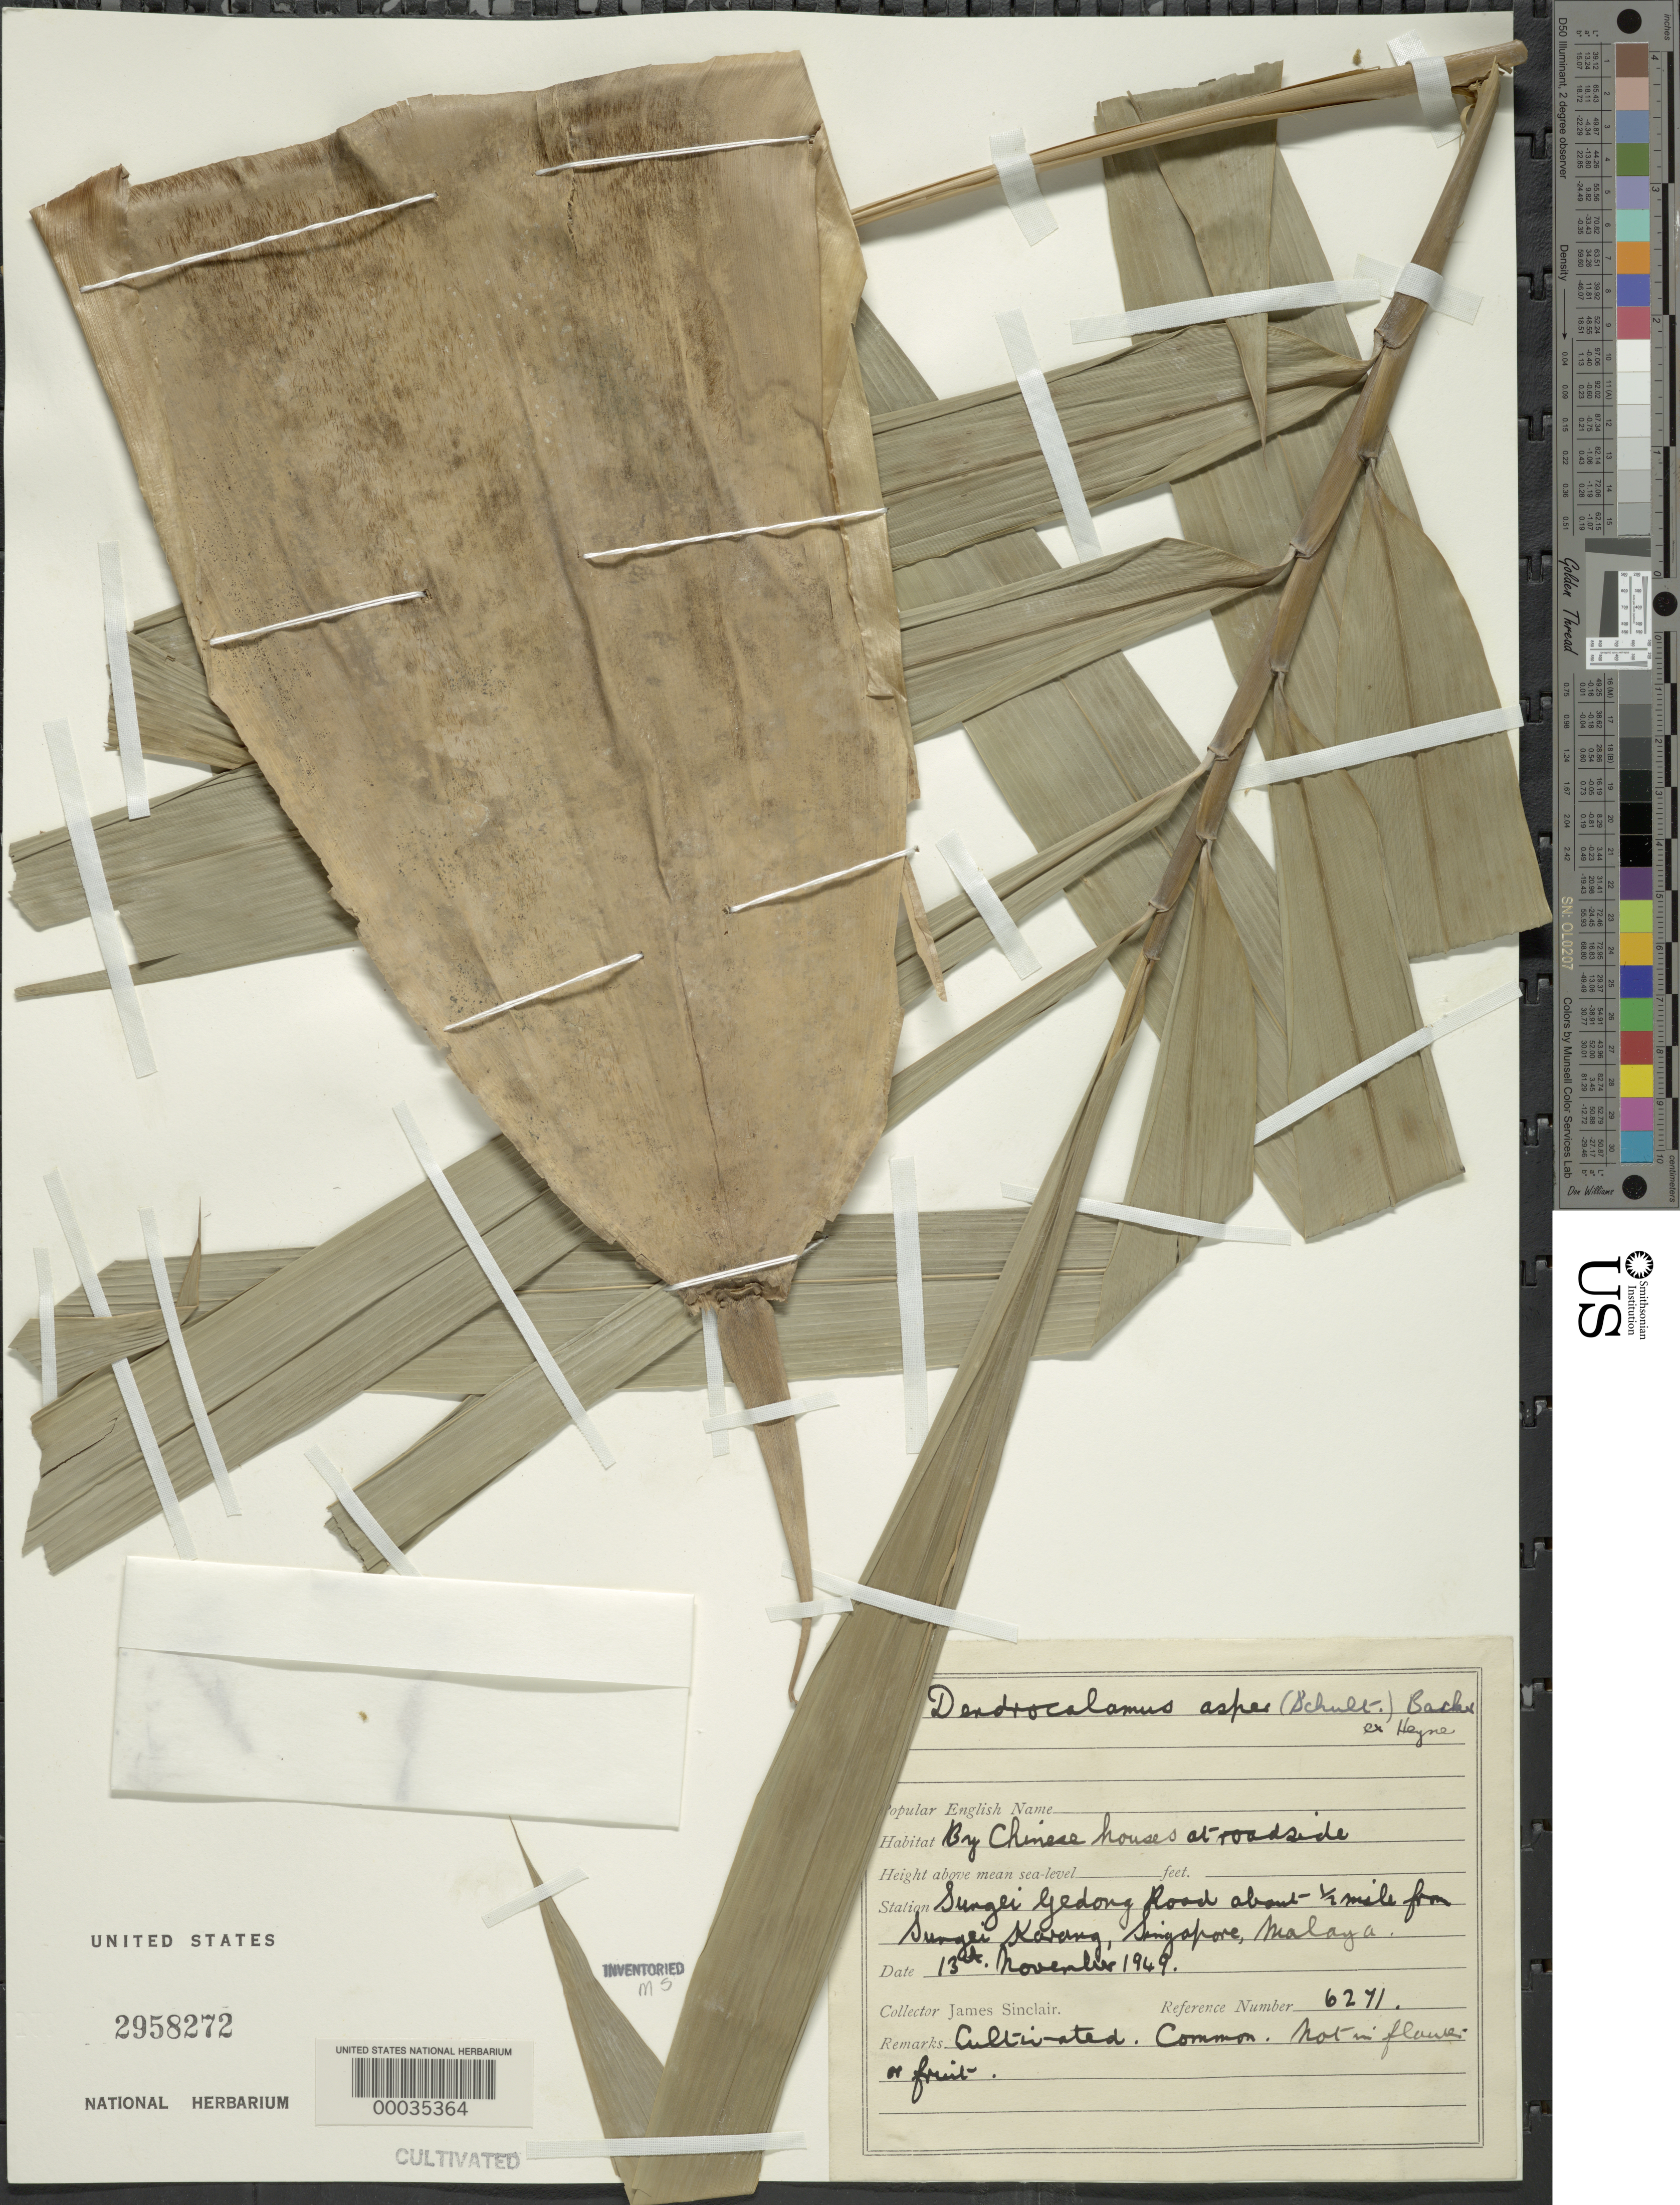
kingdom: Plantae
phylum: Tracheophyta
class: Liliopsida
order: Poales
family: Poaceae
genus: Dendrocalamus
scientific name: Dendrocalamus asper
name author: (Schult. & Schult. f.) Backer ex K. Heyne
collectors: J. Sinclair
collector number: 6271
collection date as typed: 13 Nov 1949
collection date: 1949-11-13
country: Singapore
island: Singapore Island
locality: Sungli, gedong [Malay Peninsula]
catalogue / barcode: US 2958272